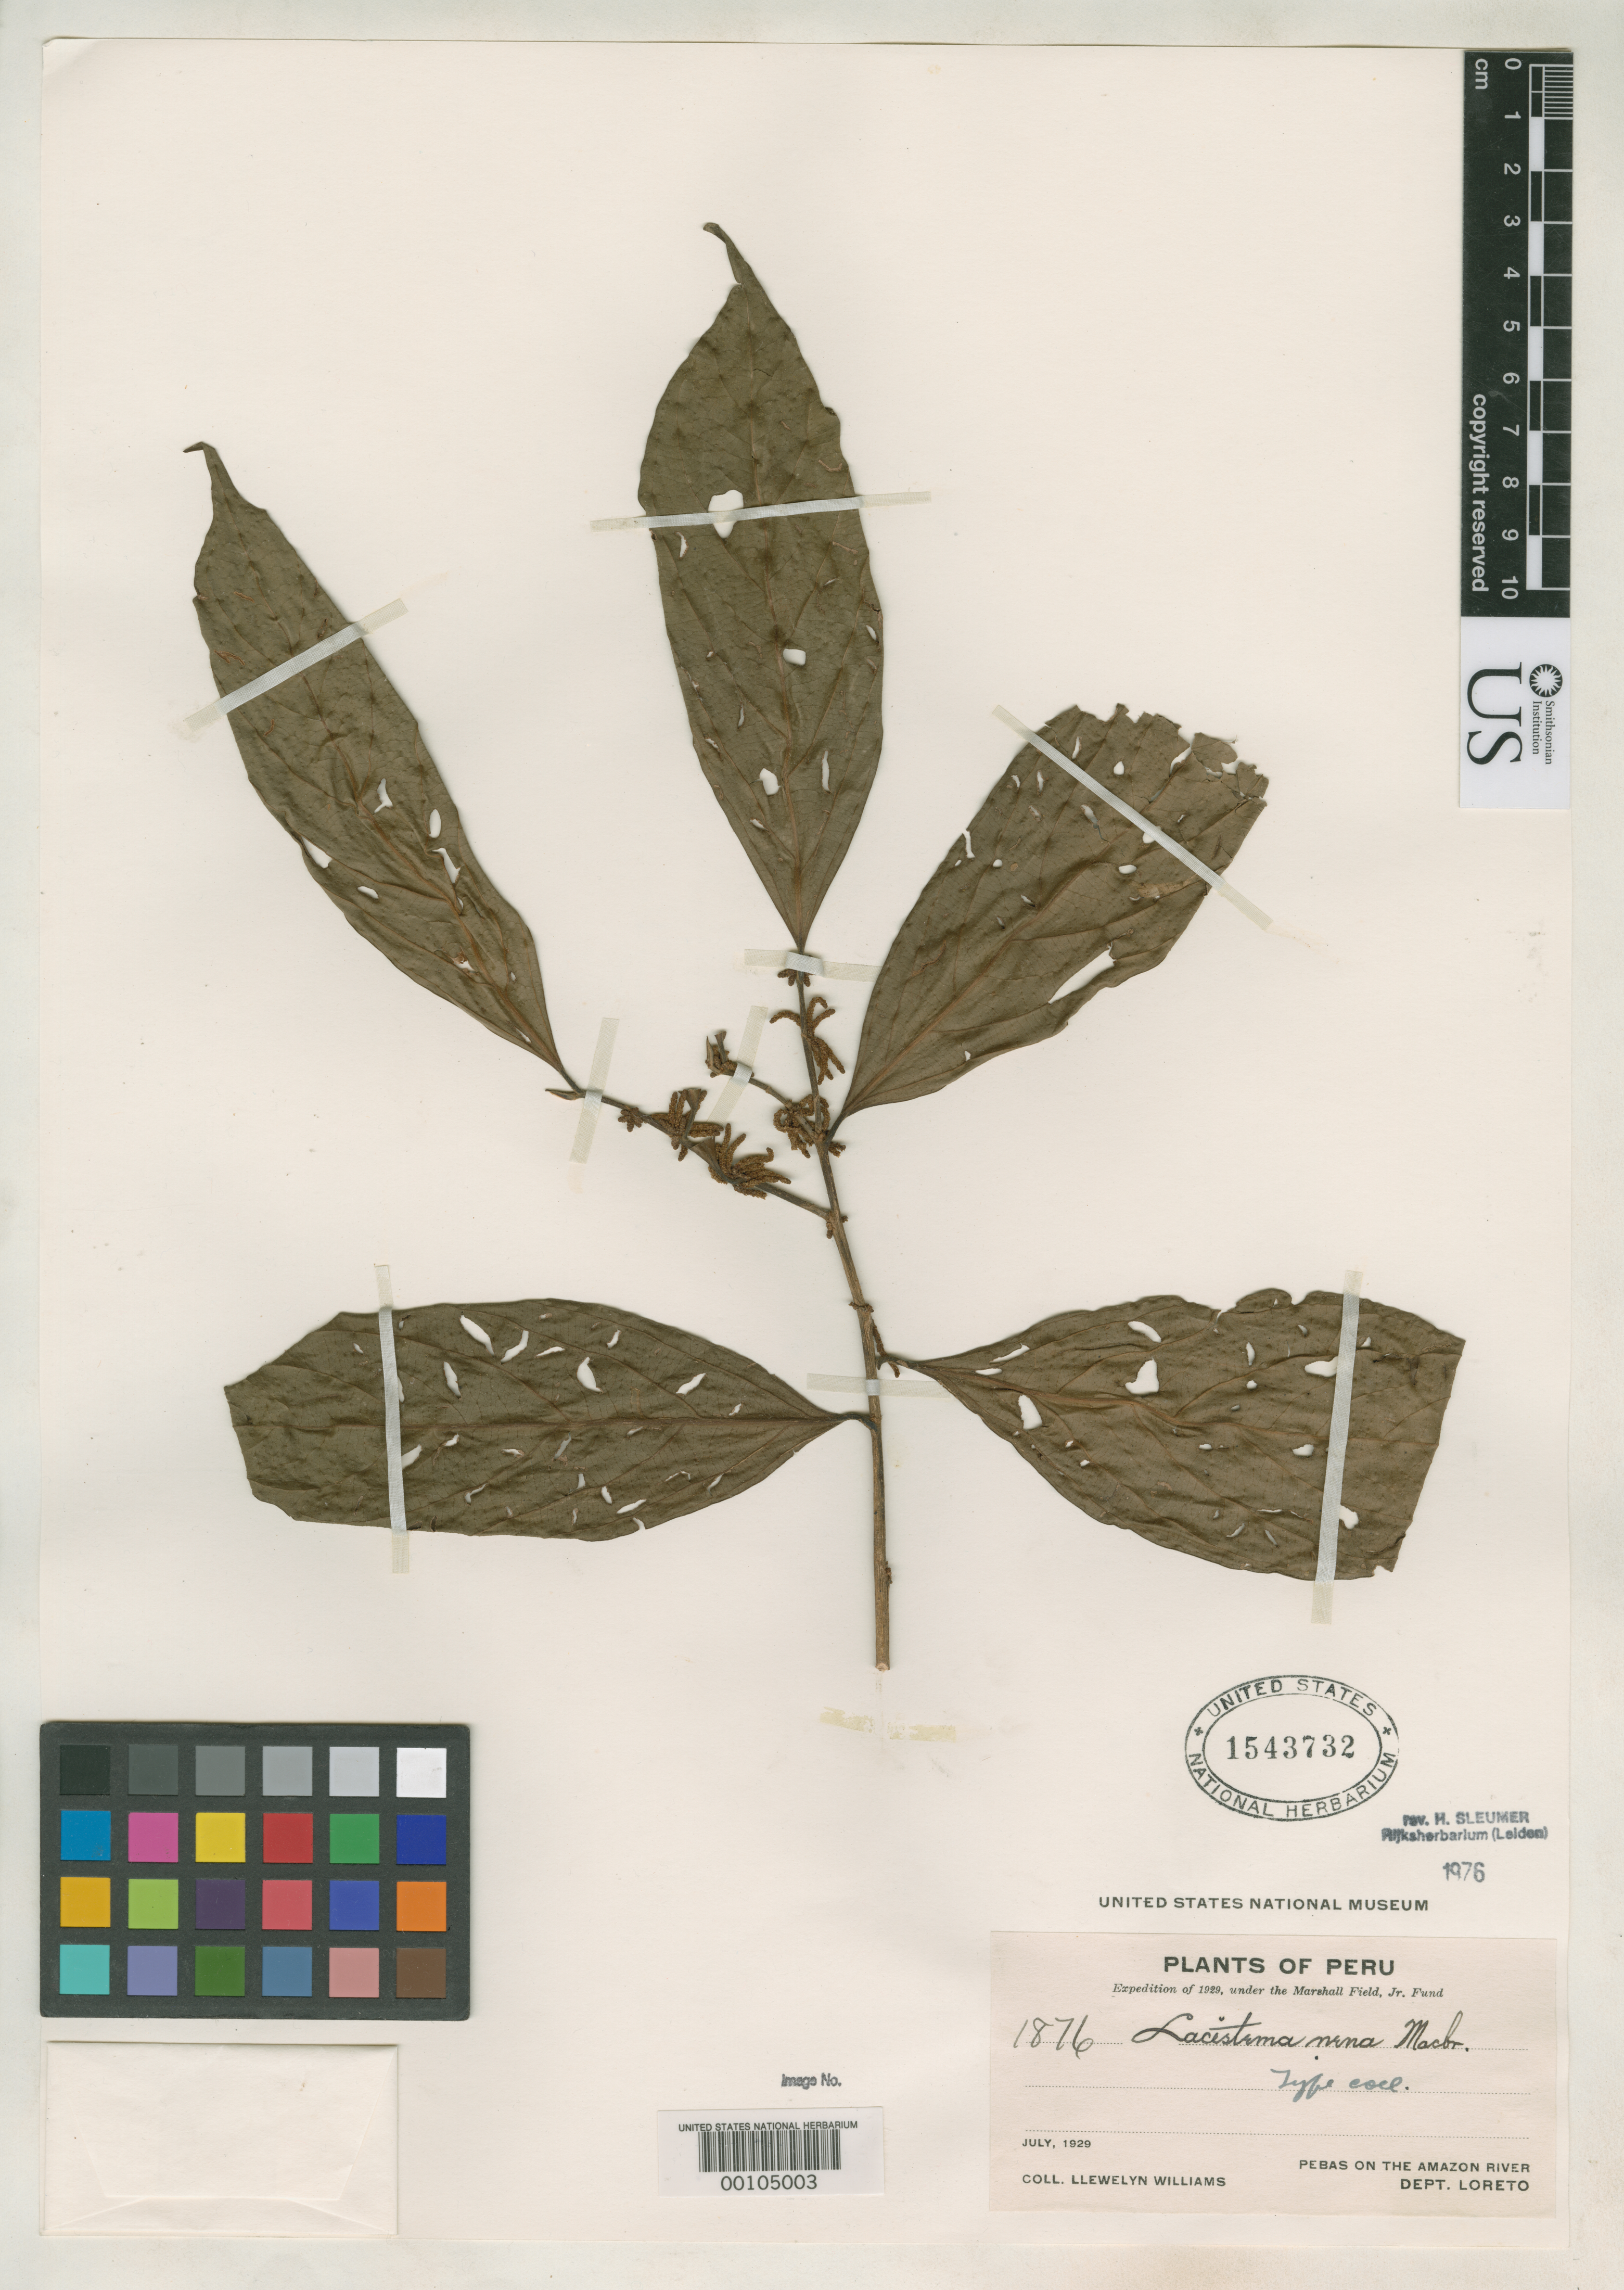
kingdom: Plantae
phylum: Tracheophyta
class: Magnoliopsida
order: Malpighiales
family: Lacistemataceae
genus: Lacistema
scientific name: Lacistema nena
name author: J.F. Macbr.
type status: Isotype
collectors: Ll. Williams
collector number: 1876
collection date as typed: Jul 1929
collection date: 1929-07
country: Peru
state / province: Loreto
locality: Pebas on the Amazon River.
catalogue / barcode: US 1543732